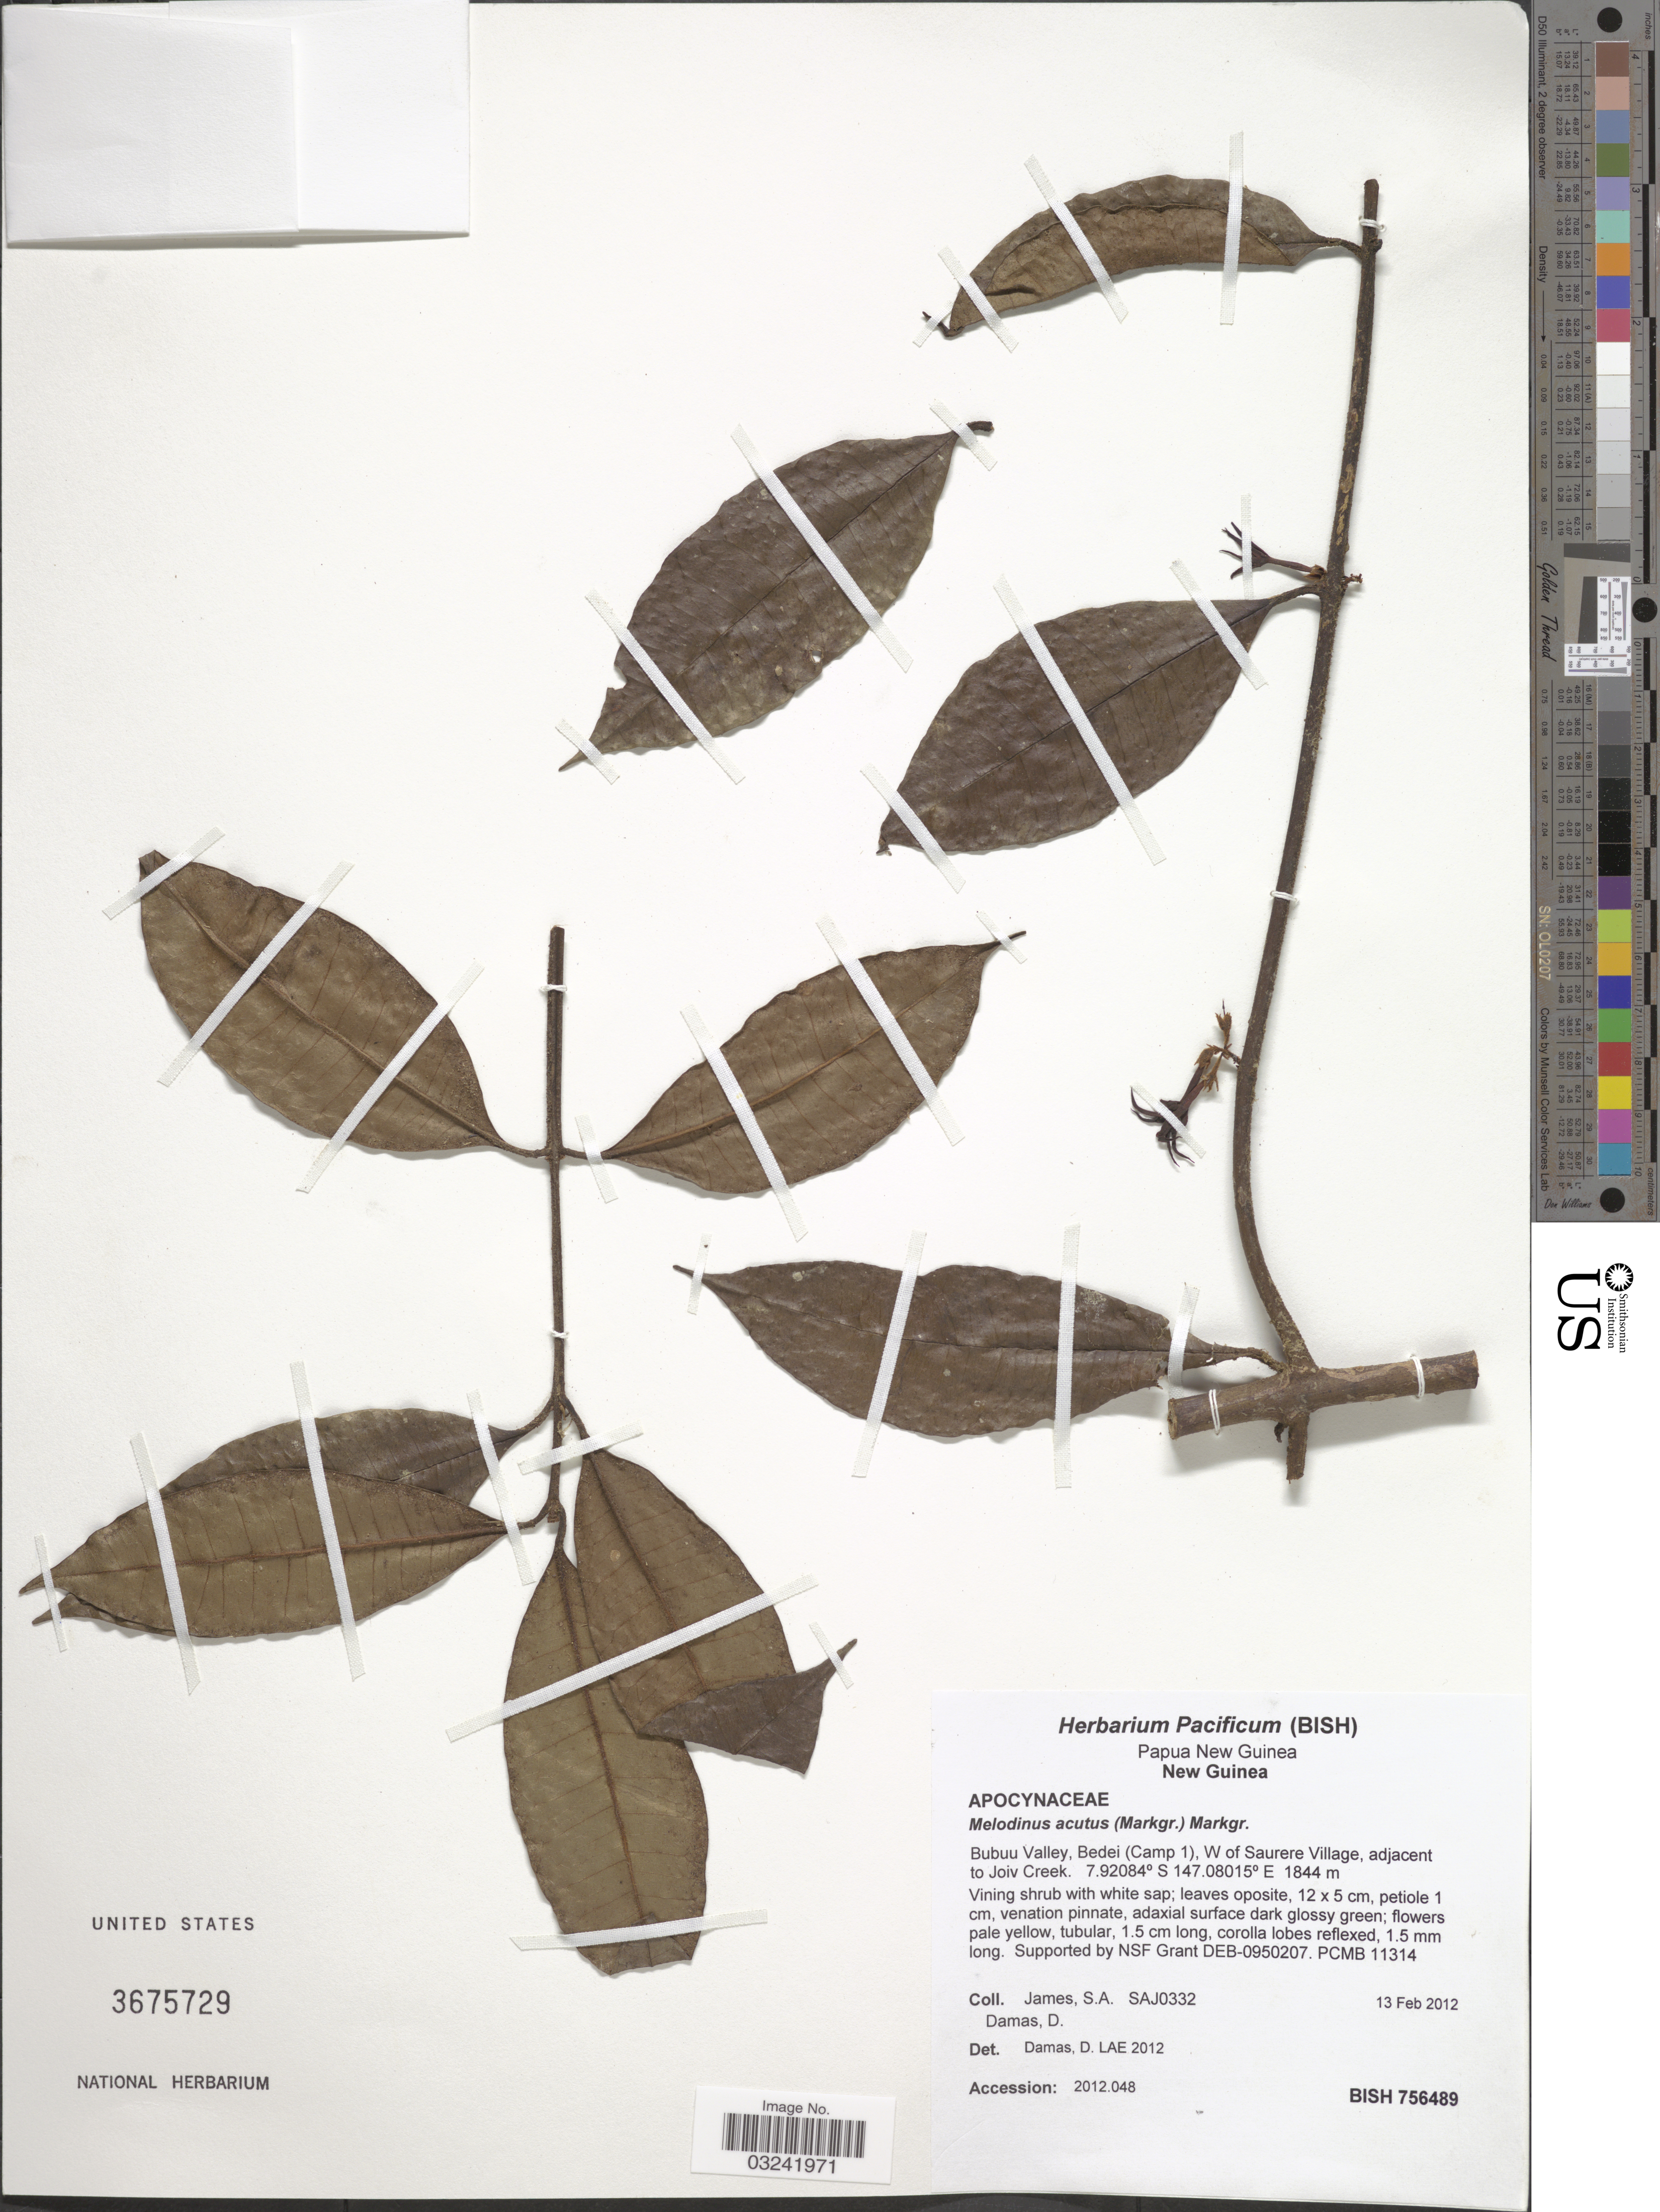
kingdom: Plantae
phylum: Tracheophyta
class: Magnoliopsida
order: Gentianales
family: Apocynaceae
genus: Melodinus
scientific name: Melodinus acutus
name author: (Markgr.) Markgr.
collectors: S. James & D. Damas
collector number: SAJ0332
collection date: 2012-02-13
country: Papua New Guinea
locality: New Guinea, Bubuu Valley, Bedei (Camp 1), W of Saurere Village, adjacent to Joiv Creek.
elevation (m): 1844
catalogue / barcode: US 3675729